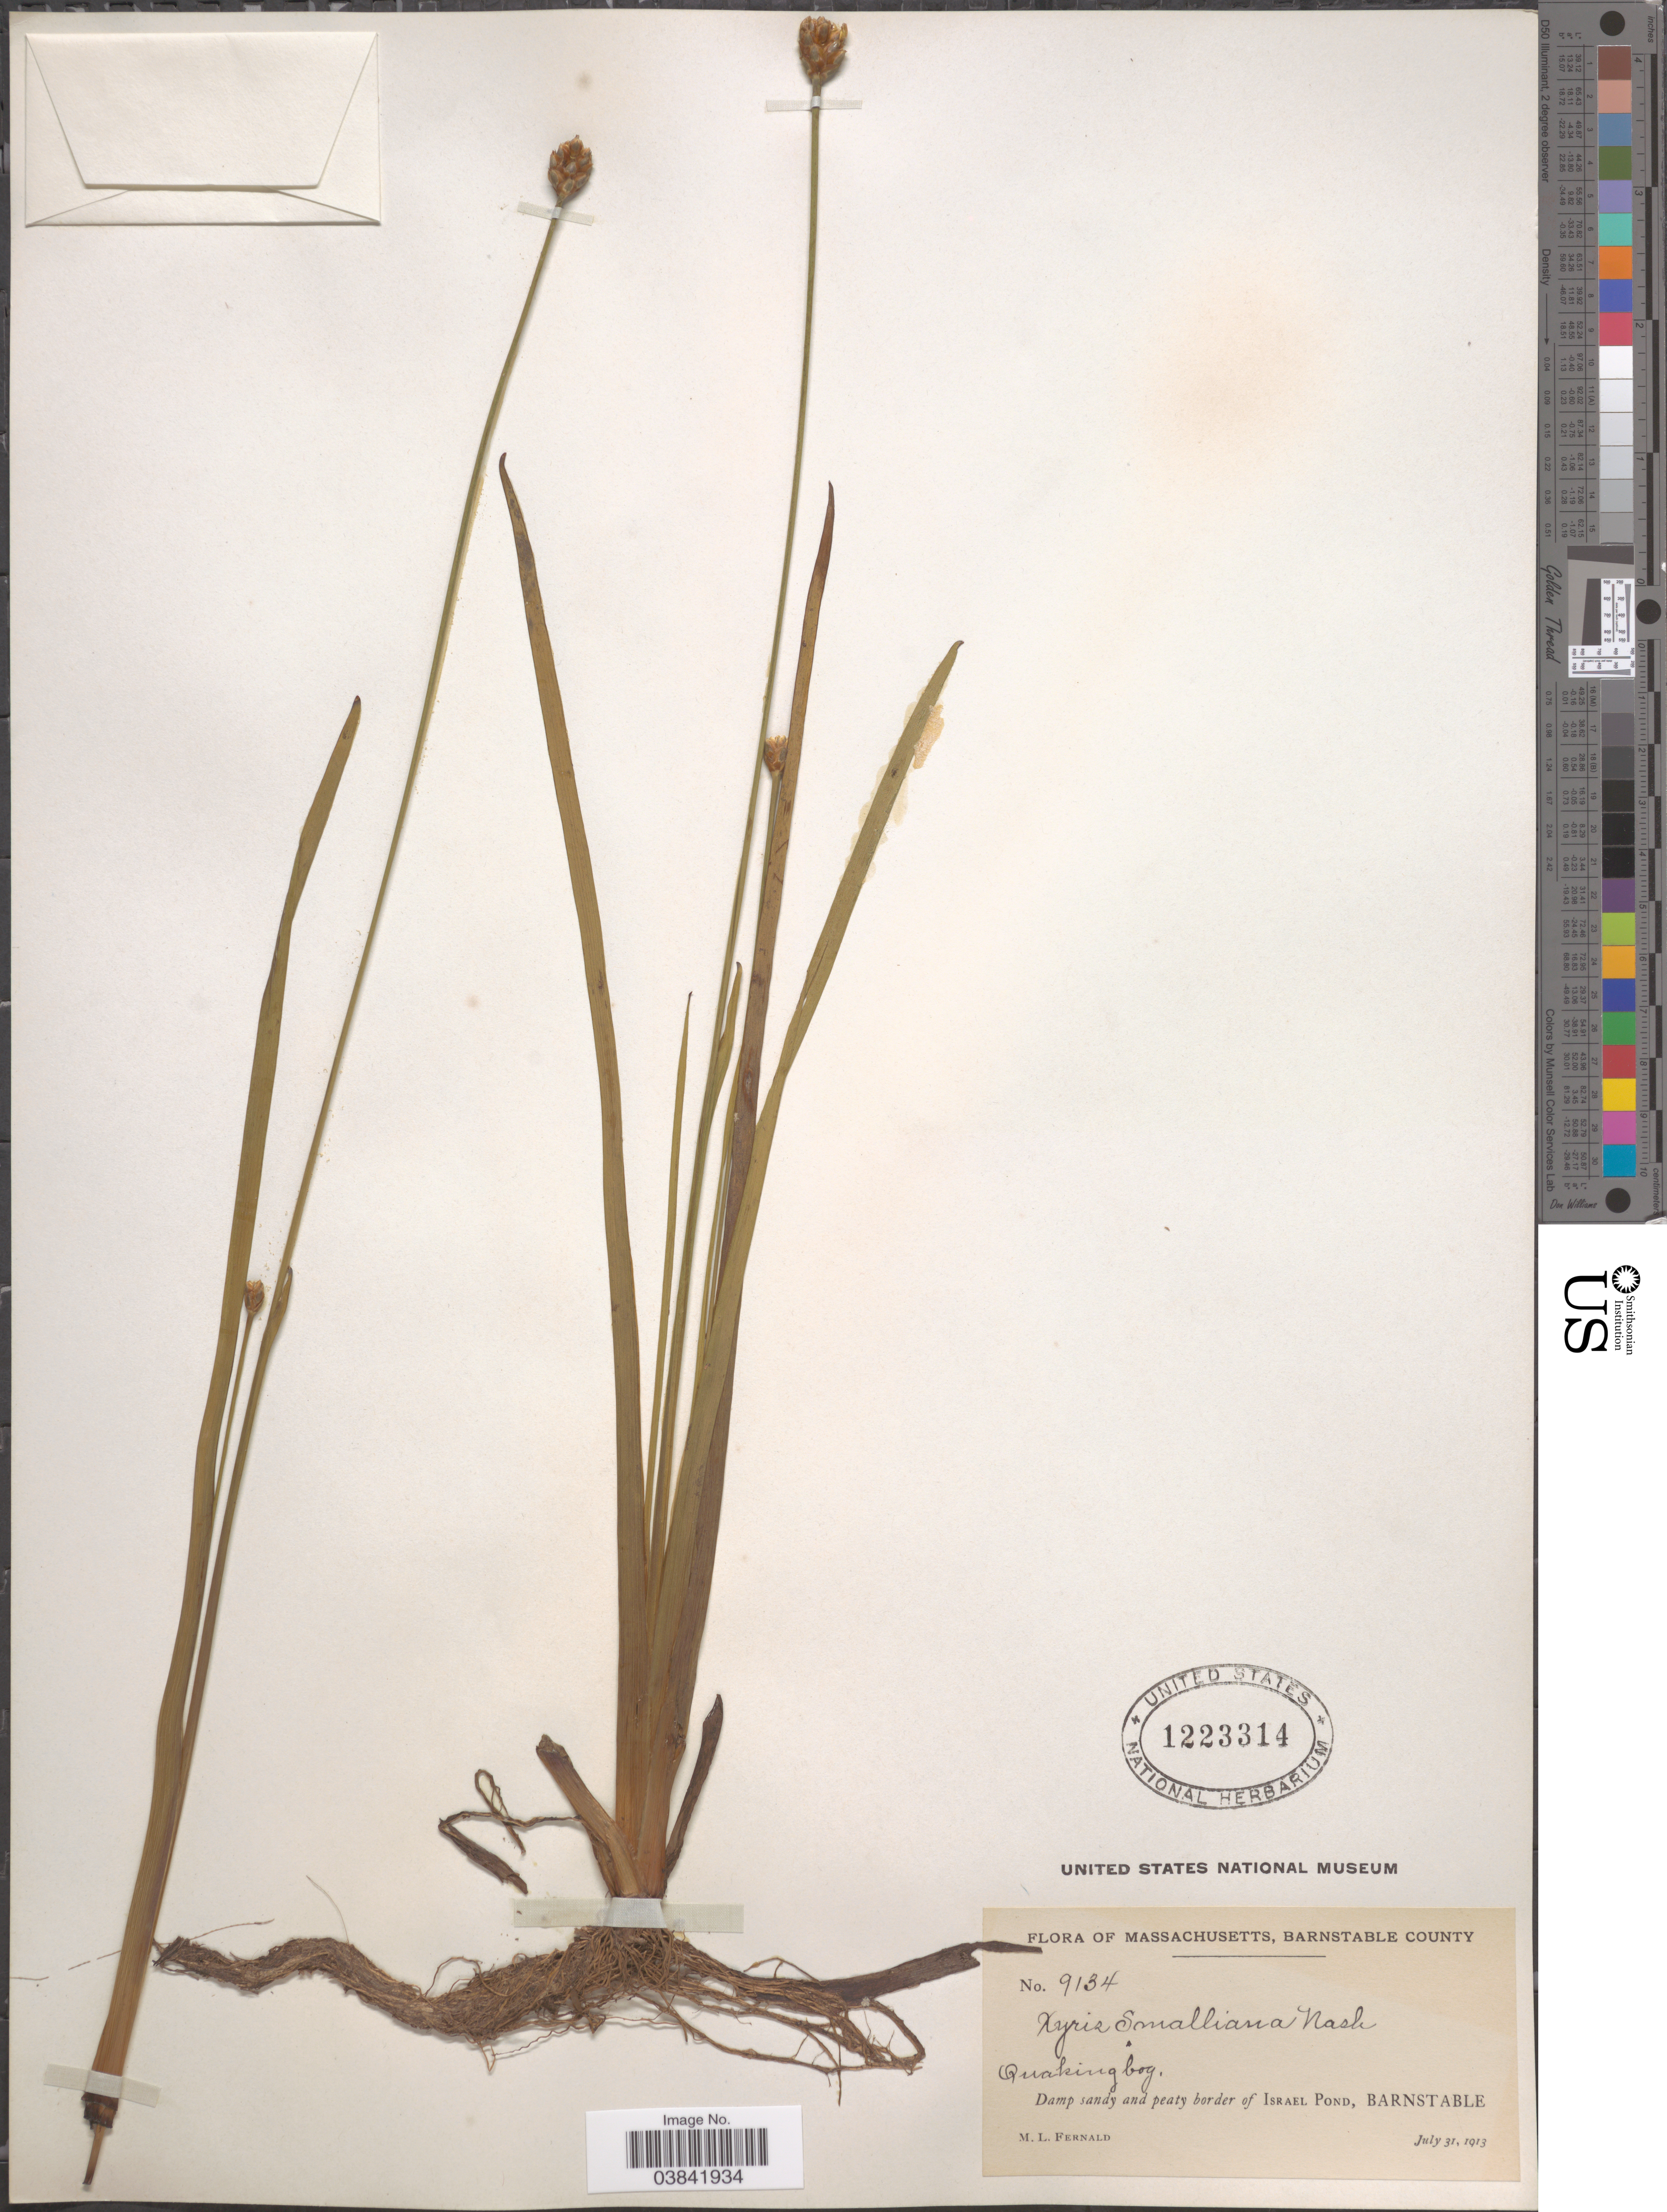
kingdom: Plantae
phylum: Tracheophyta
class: Liliopsida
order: Poales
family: Xyridaceae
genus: Xyris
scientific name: Xyris smalliana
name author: Nash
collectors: M. L. Fernald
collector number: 9134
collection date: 1913-07-31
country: United States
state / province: Massachusetts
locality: Barnstable County. Quaking bog, border of Israel Pond, Barnstable.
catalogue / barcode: US 1223314